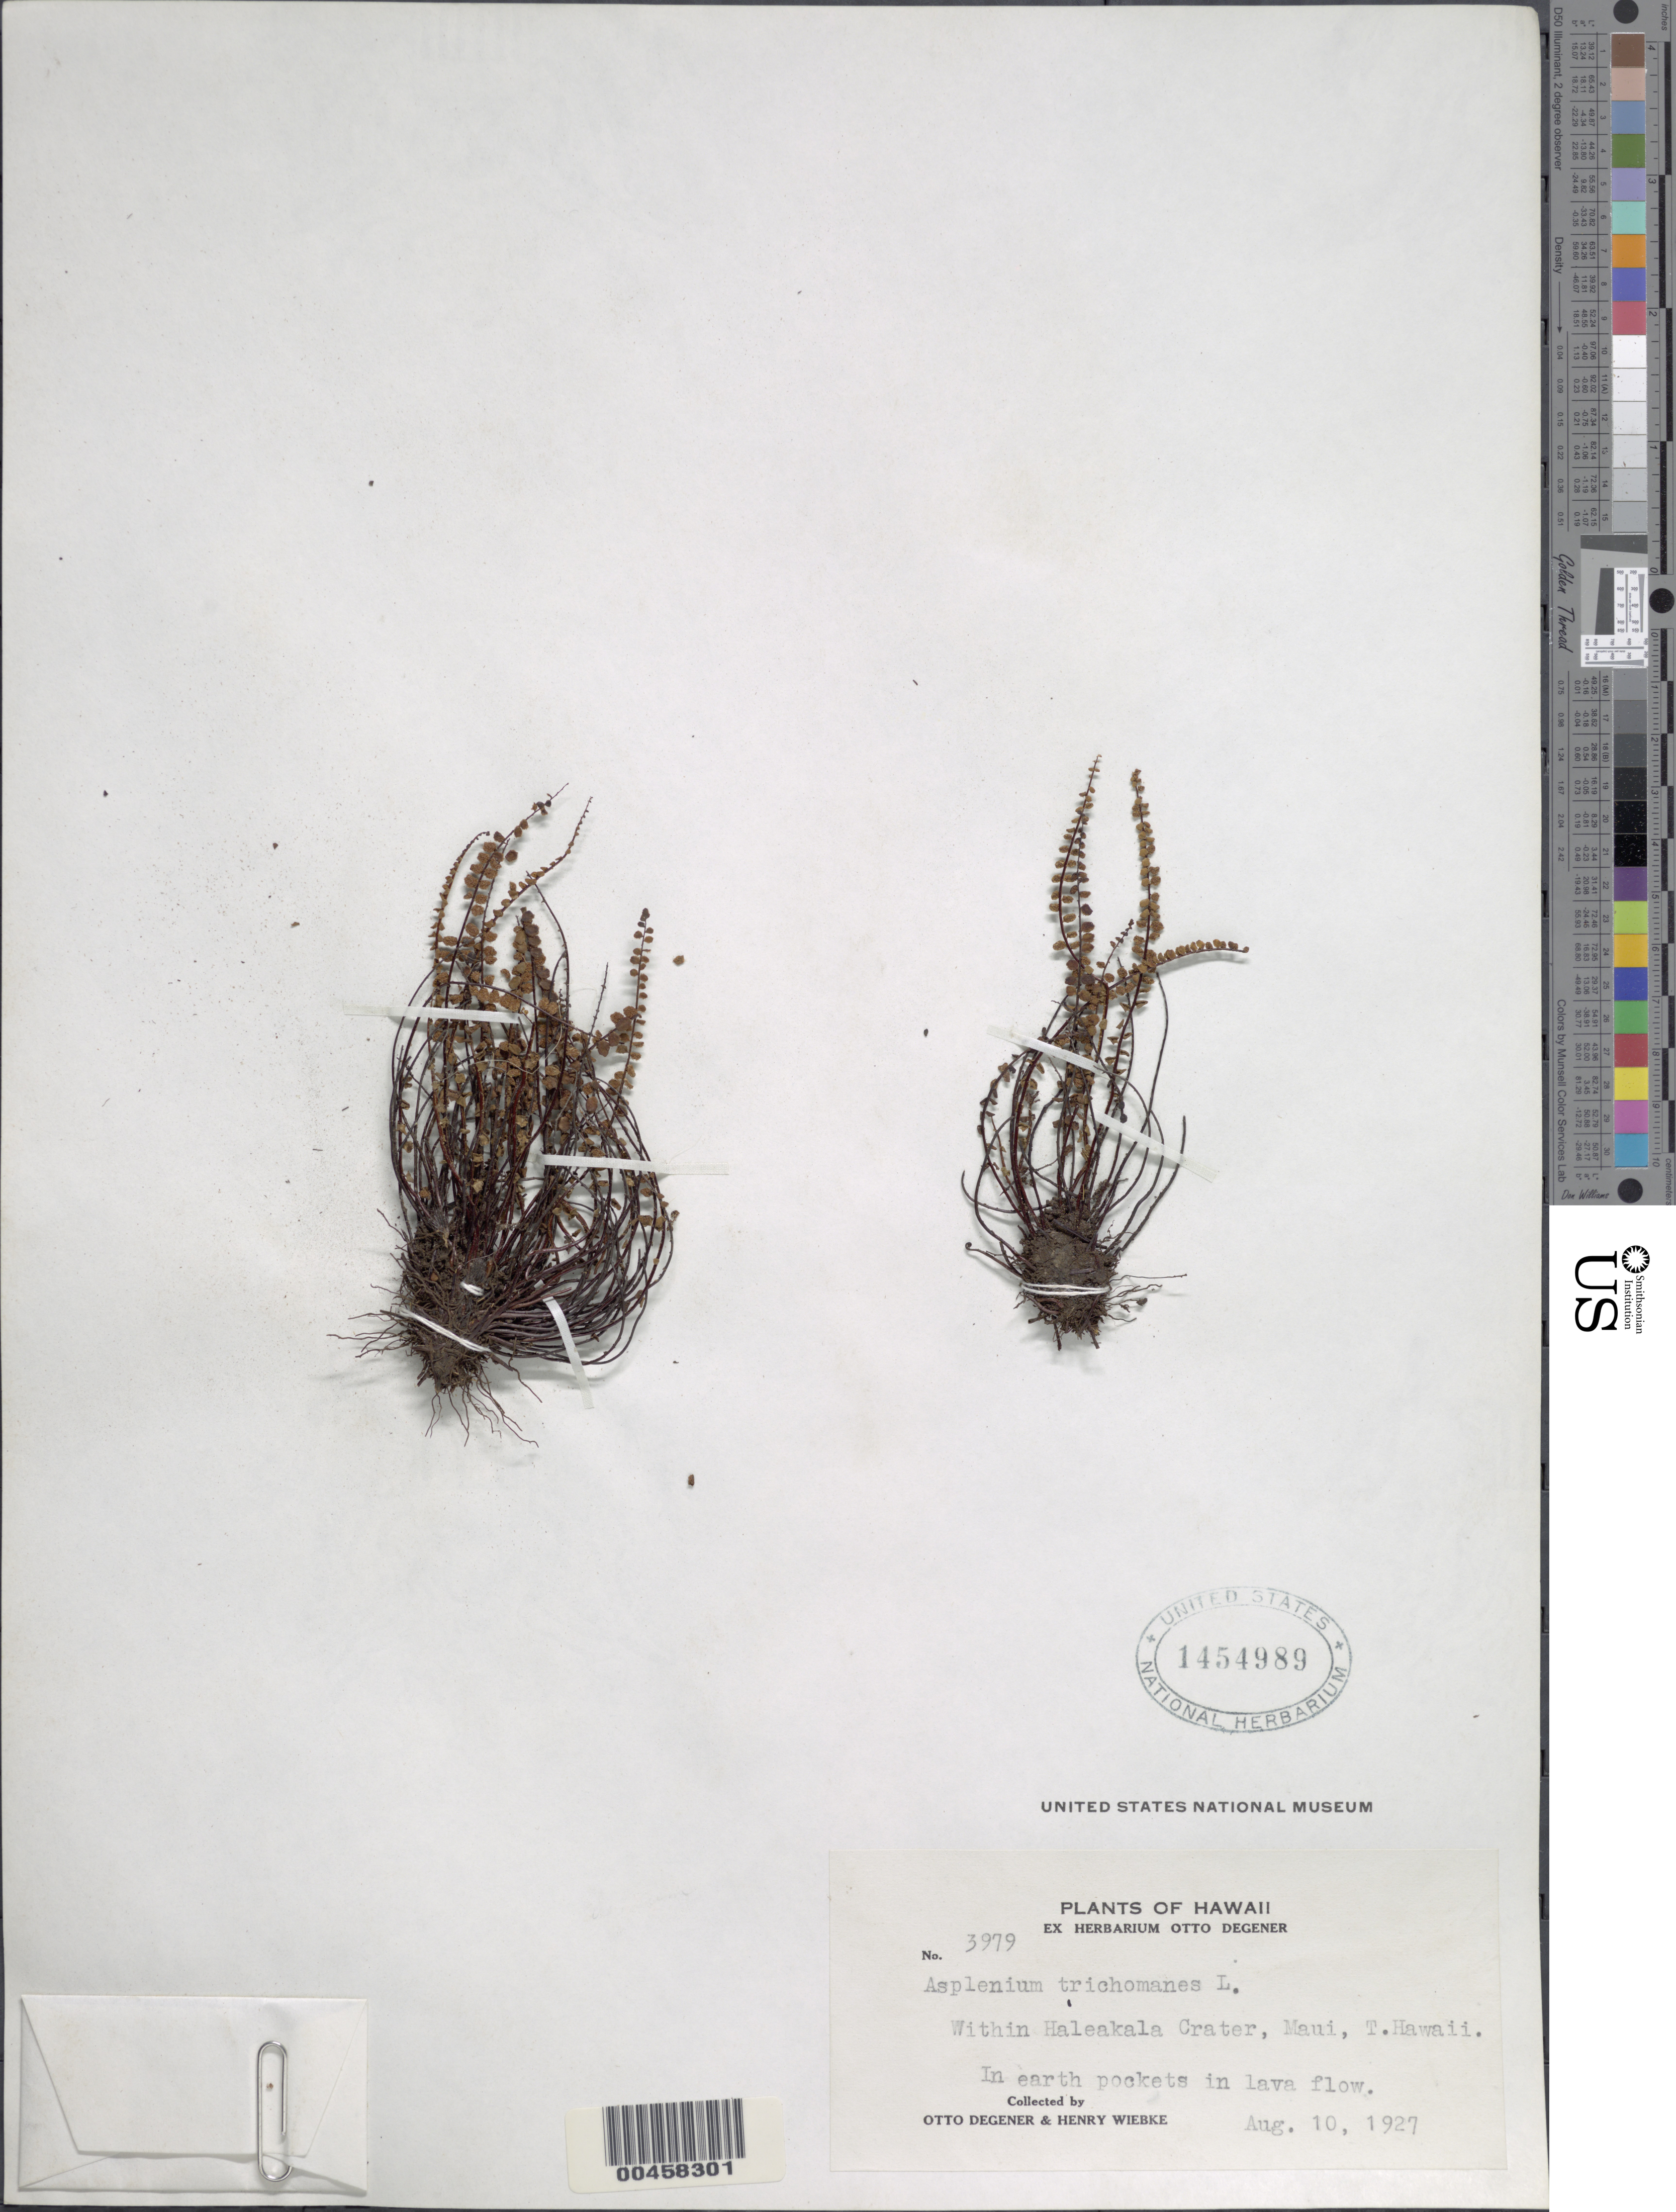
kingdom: Plantae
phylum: Tracheophyta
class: Polypodiopsida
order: Polypodiales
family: Aspleniaceae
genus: Asplenium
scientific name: Asplenium trichomanes subsp. densum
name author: (Brack.) W.H. Wagner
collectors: O. Degener & H. Wiebke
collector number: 3979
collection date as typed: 10 Aug 1927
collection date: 1927-08-10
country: United States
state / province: Hawaii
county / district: Maui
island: Maui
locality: Within Haleakala Crater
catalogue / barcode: US 1454989